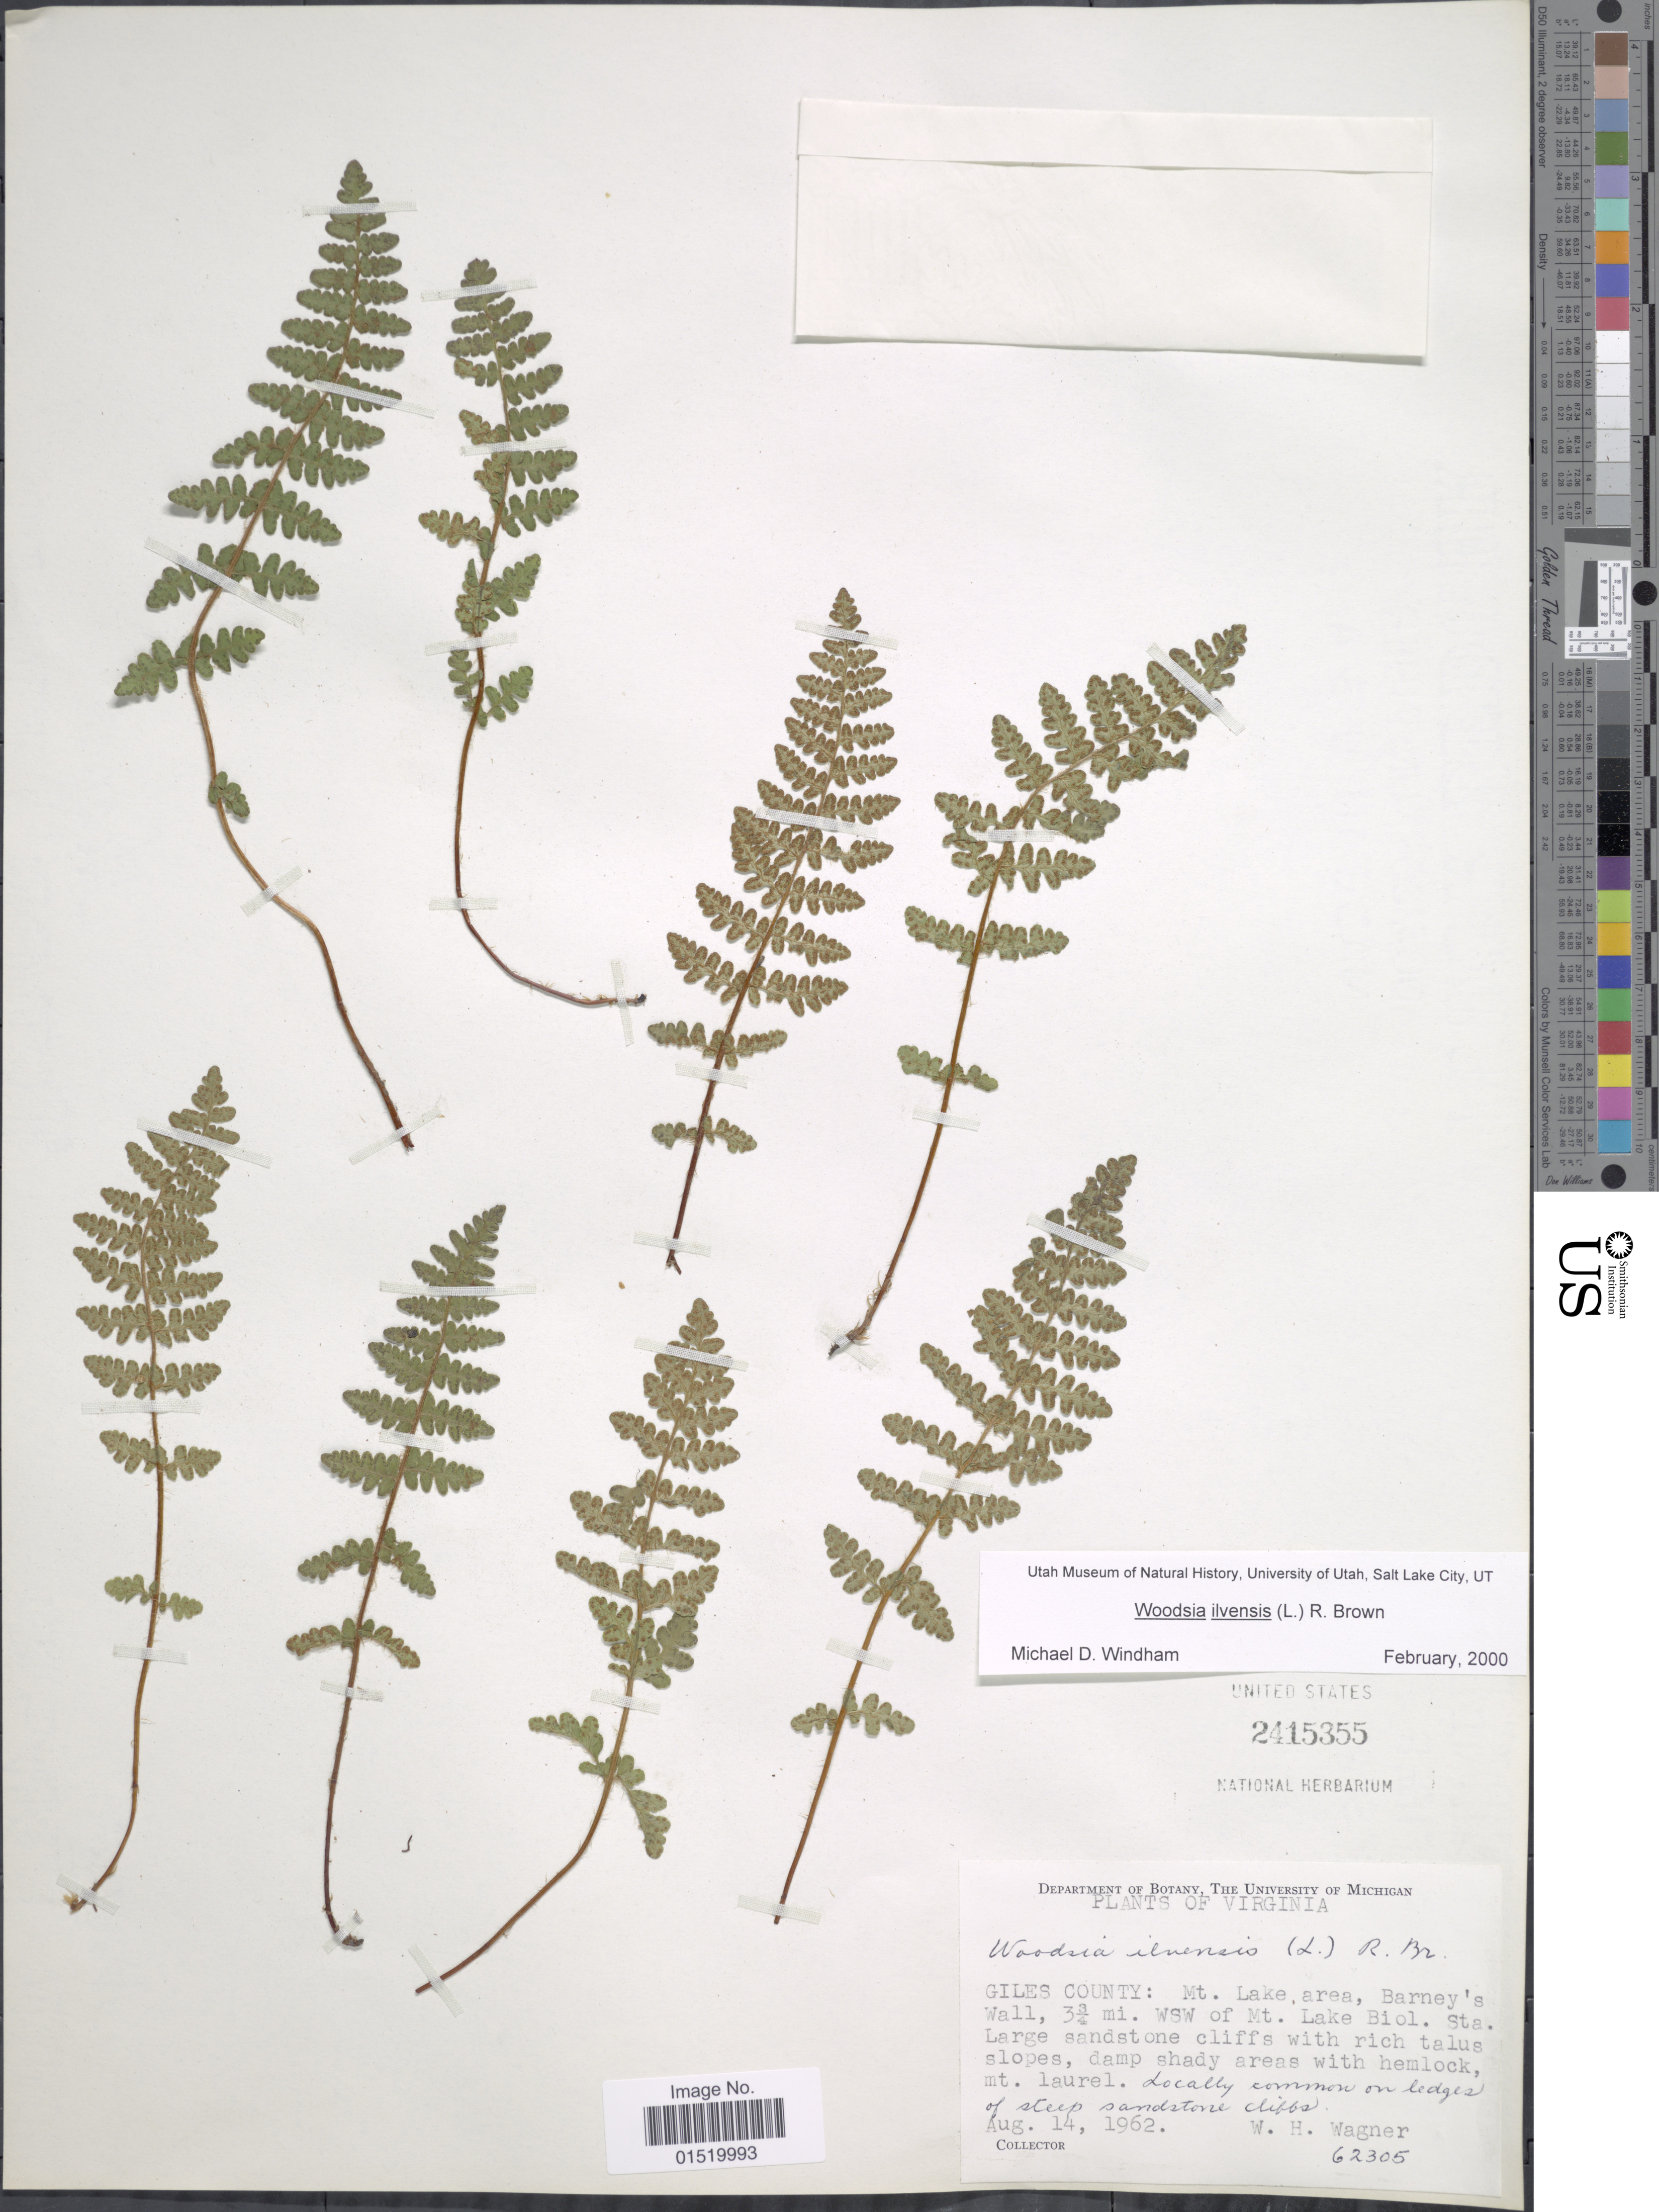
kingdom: Plantae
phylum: Tracheophyta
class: Polypodiopsida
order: Polypodiales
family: Woodsiaceae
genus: Woodsia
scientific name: Woodsia ilvensis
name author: (L.) R. Br.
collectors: W. H. Wagner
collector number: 62305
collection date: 1962-08-14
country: United States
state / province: Virginia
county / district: Giles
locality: Mt Lake area, Barney's Wall, 3¾ mi. WSW of Mt Lake Biol. Sta Large sandstone cliffs with rich talus slopes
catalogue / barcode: US 2415355